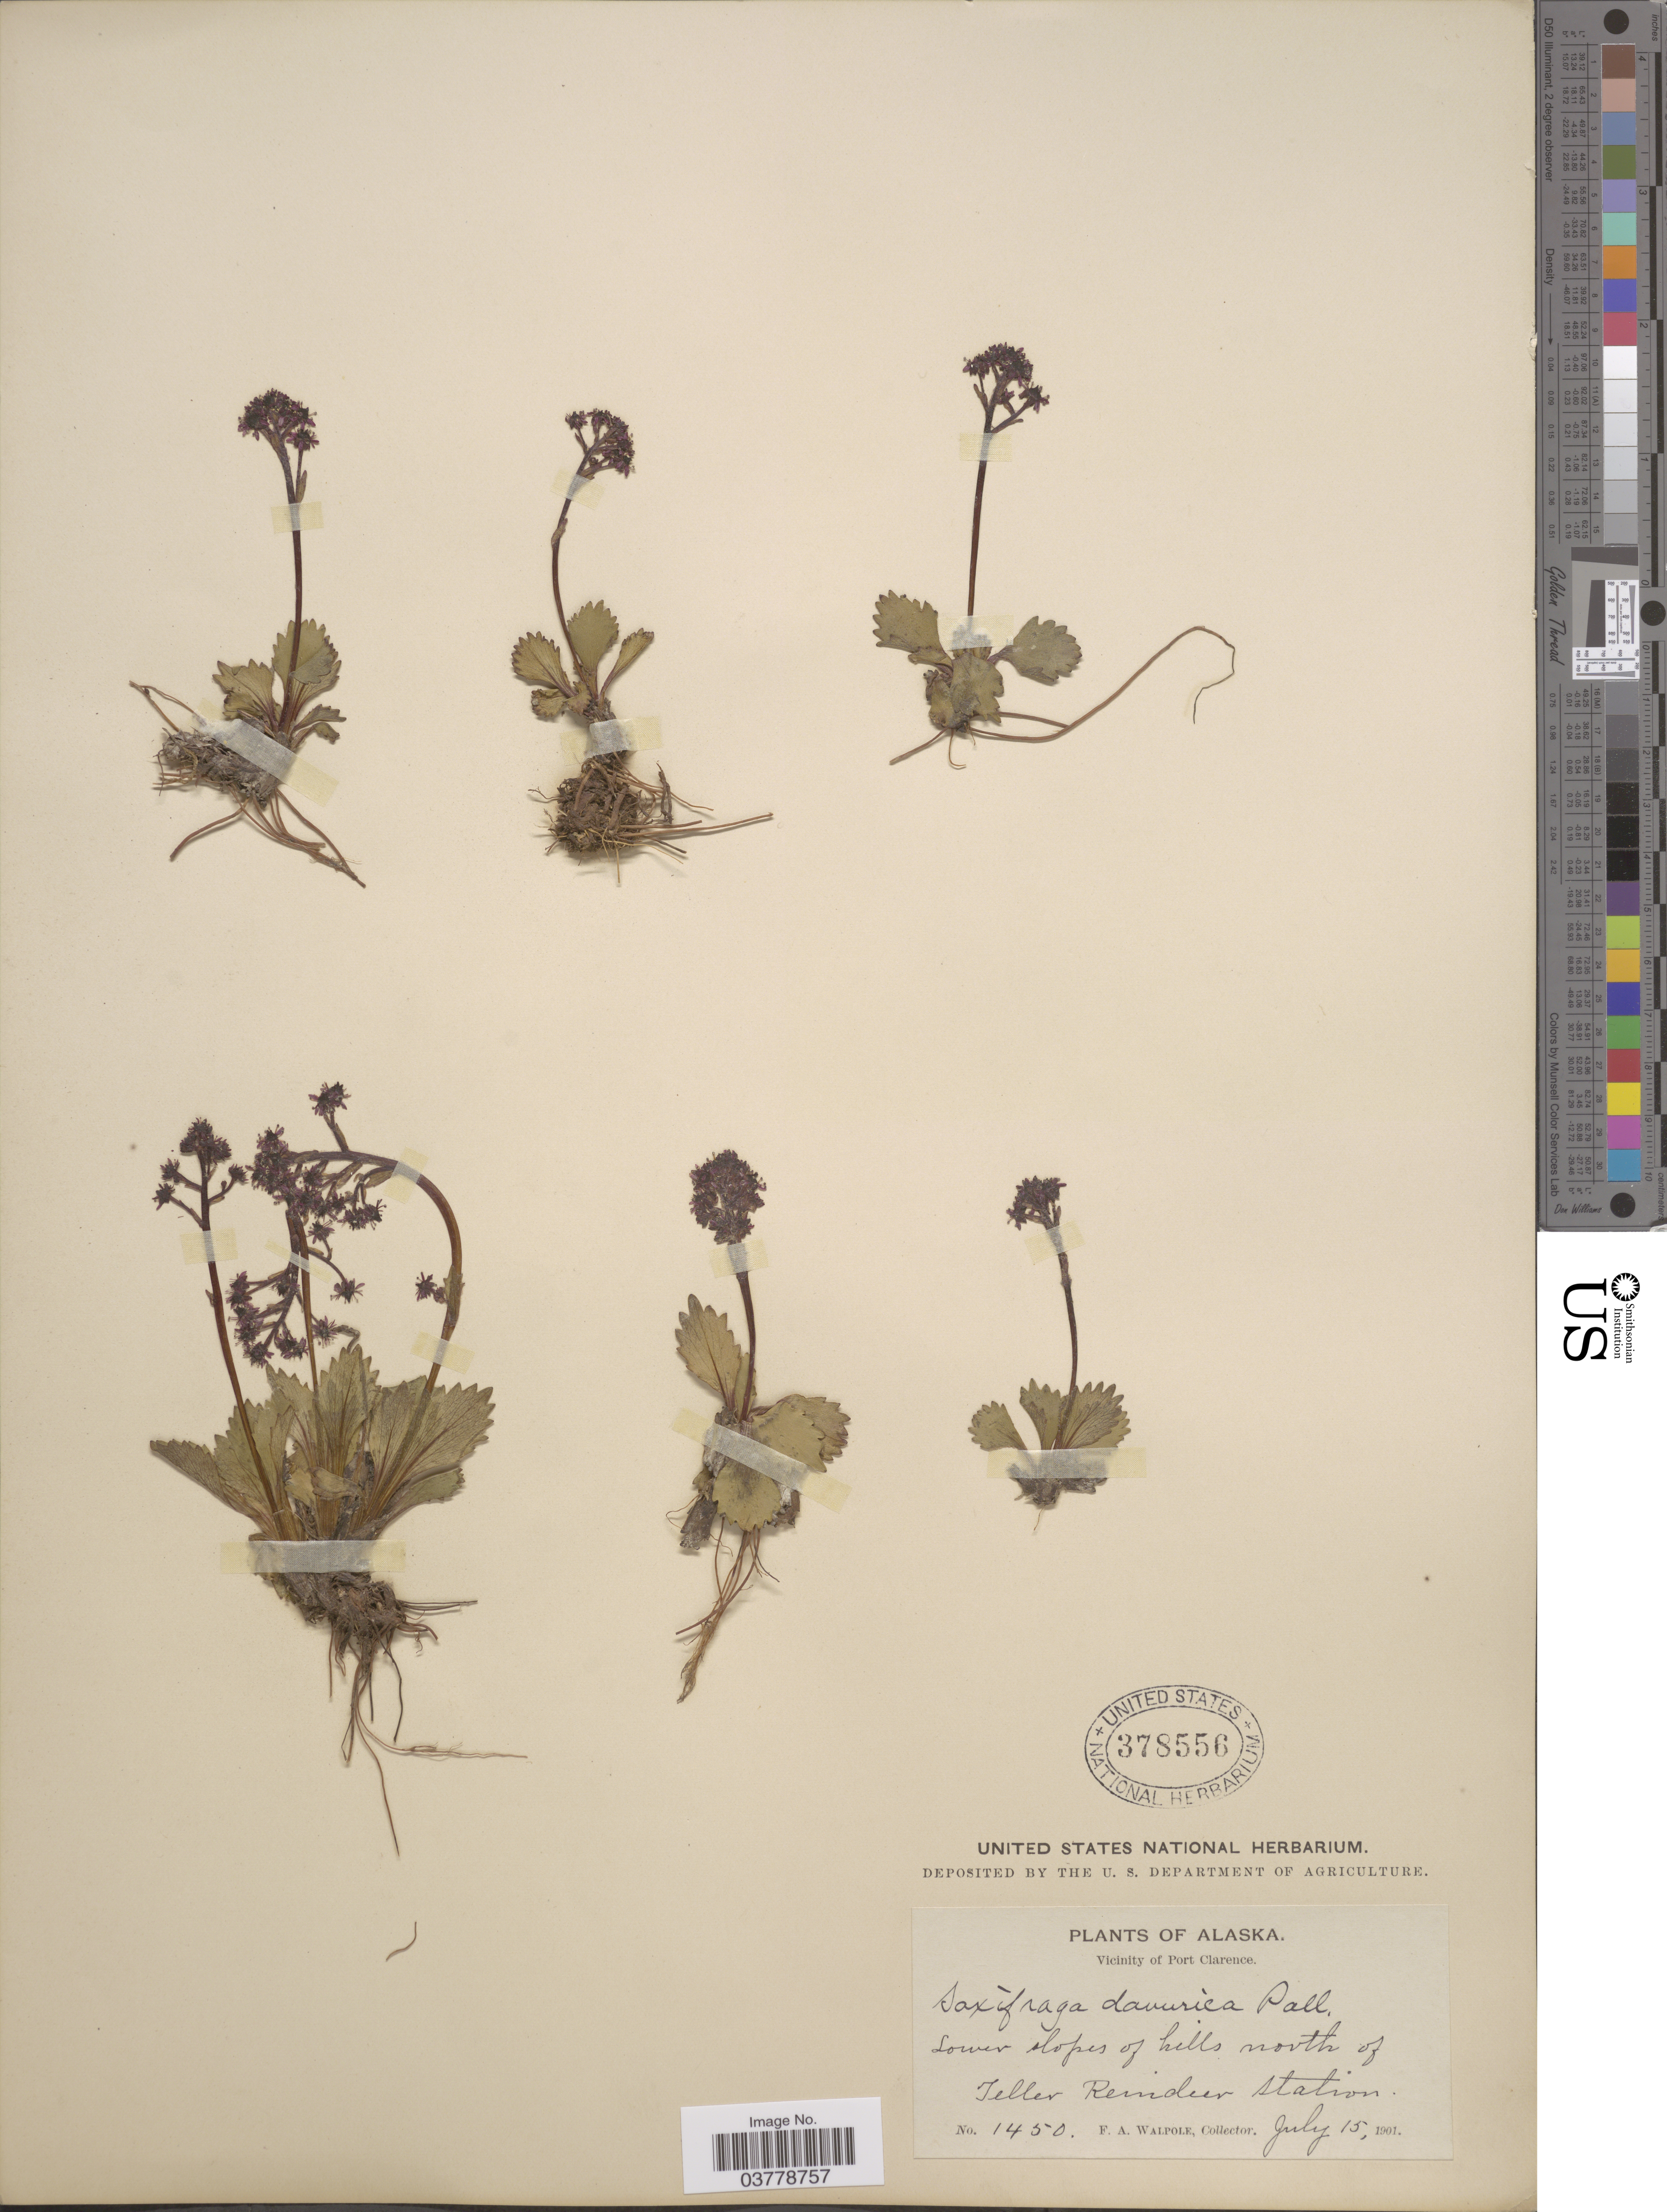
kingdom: Plantae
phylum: Tracheophyta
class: Magnoliopsida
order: Saxifragales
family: Saxifragaceae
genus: Micranthes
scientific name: Micranthes calycina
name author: (Sternb.) Gornall & H. Ohba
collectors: F. Walpole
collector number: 1450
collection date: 1901-07-15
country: United States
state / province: Alaska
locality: Vicinity of Port Clarence. Lower slopes of hills north of Teller Reindeer Station.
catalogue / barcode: US 378556